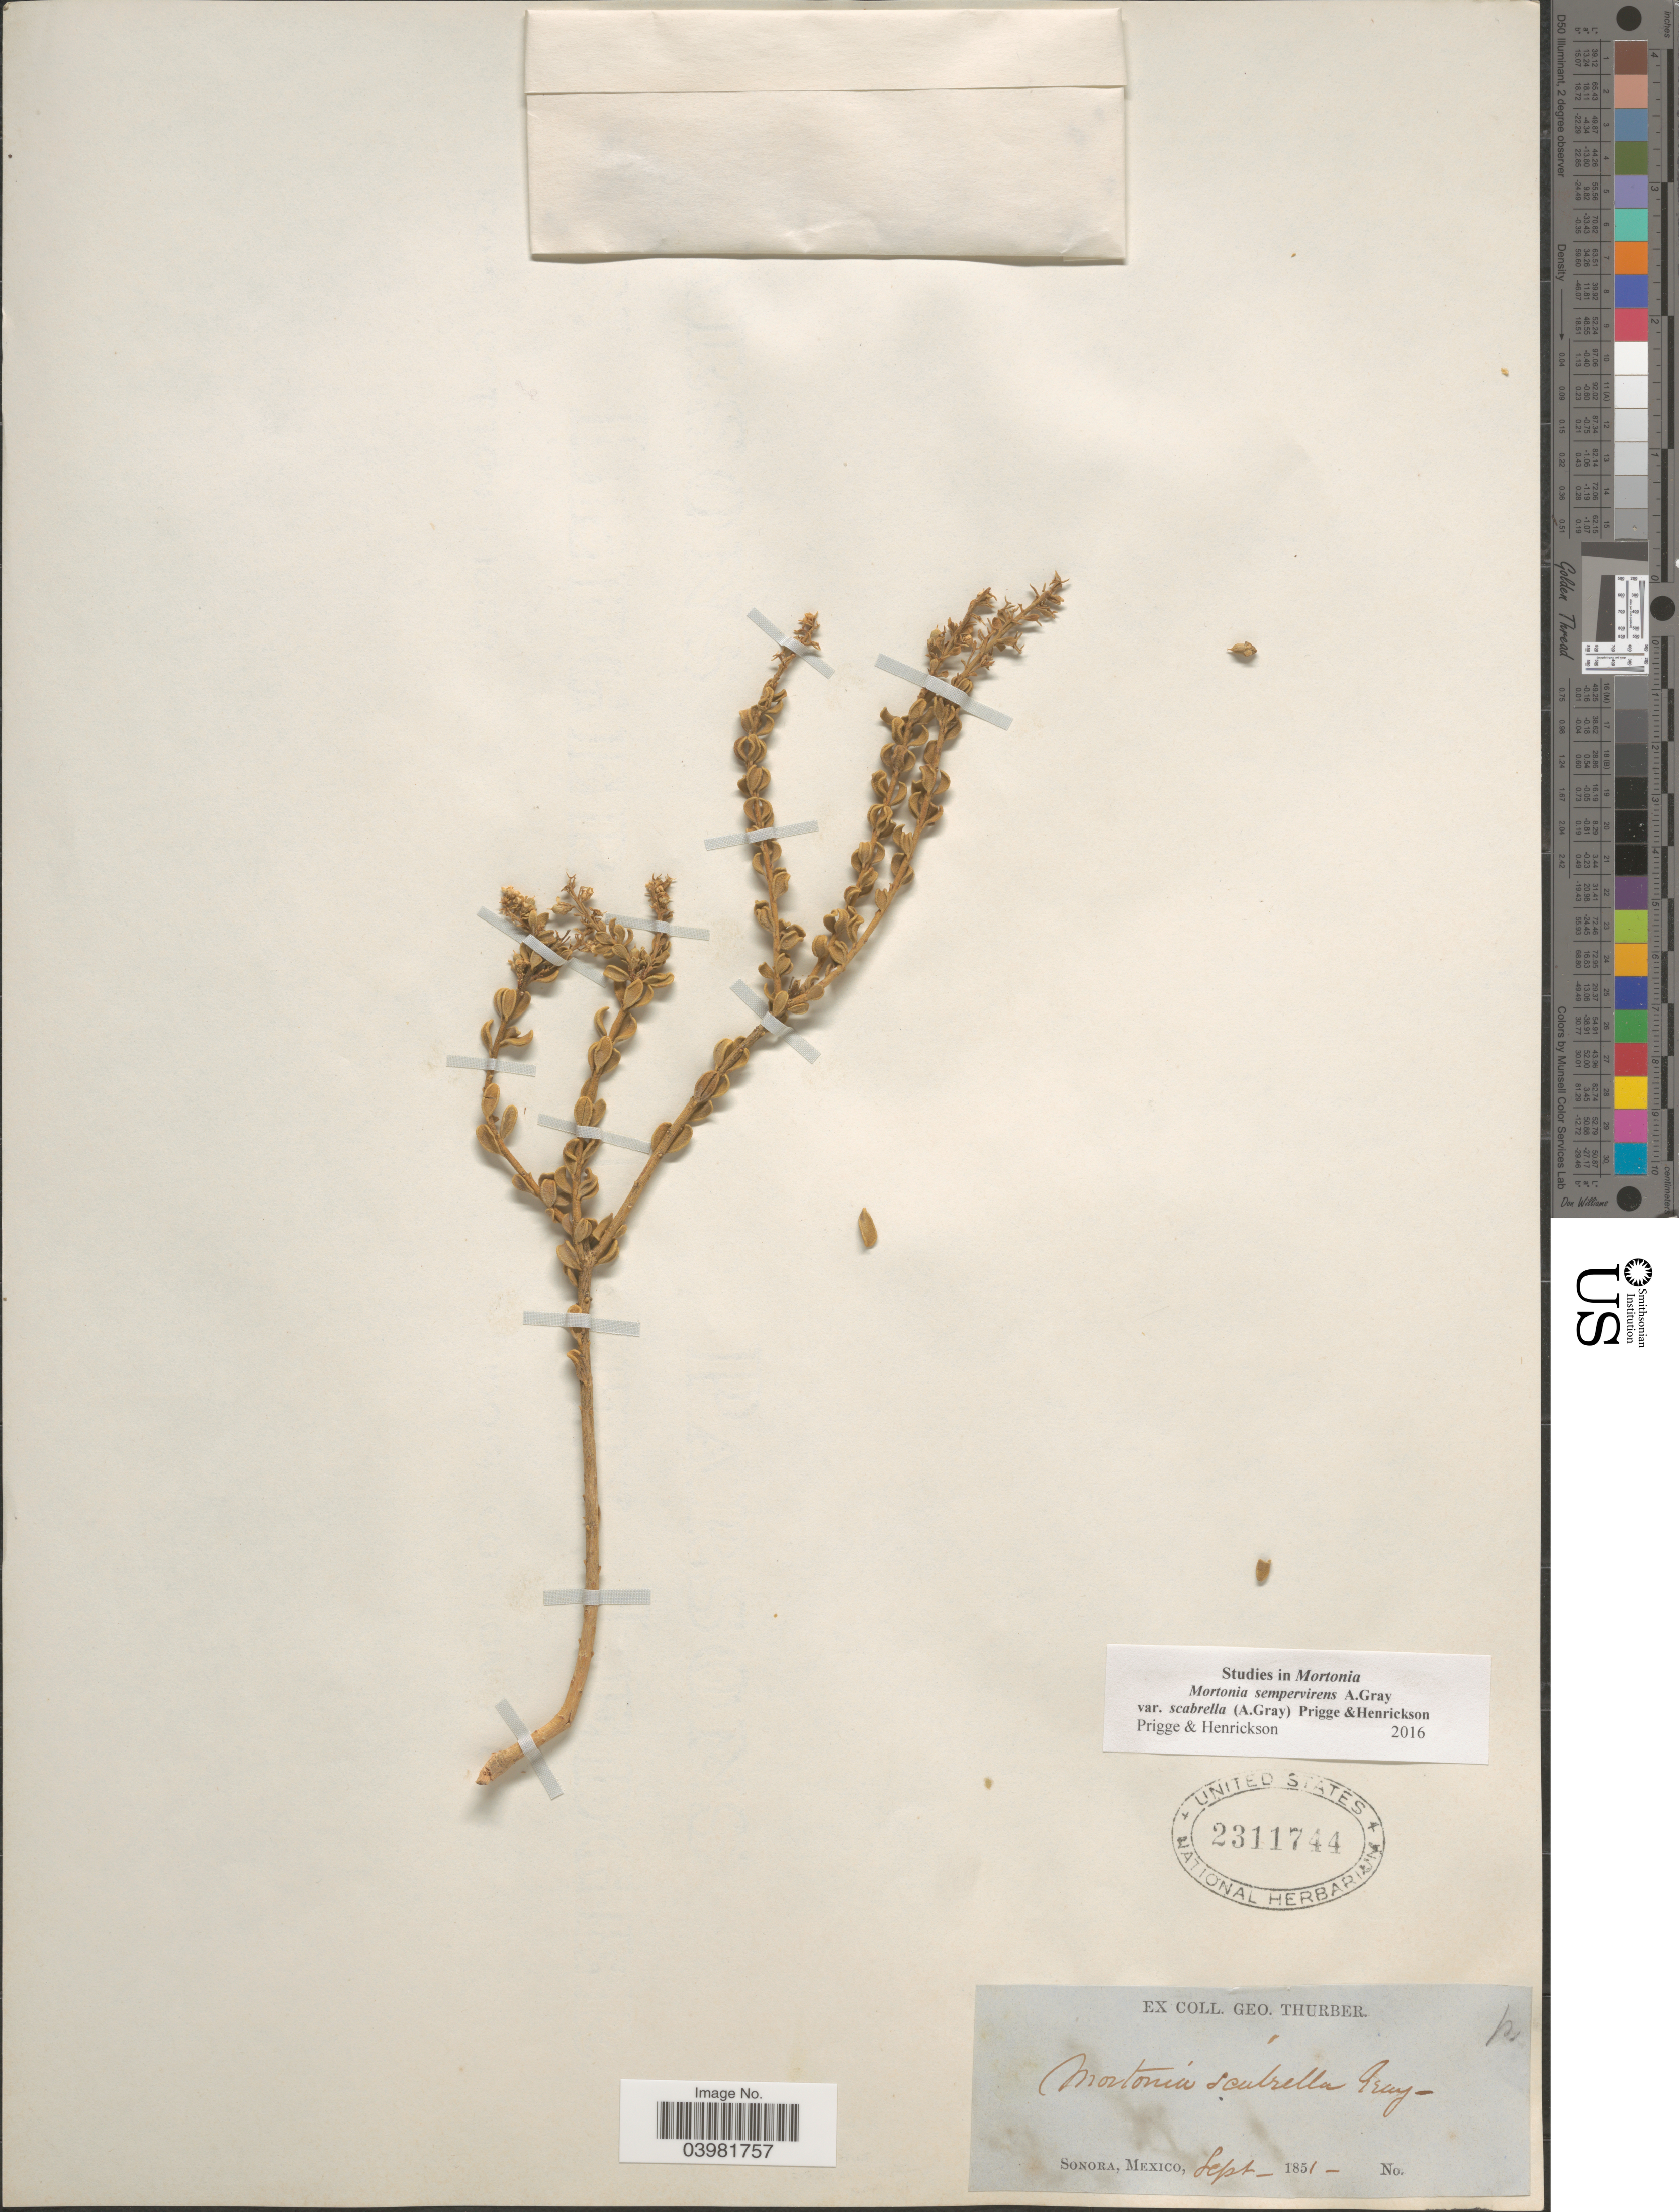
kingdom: Plantae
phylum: Tracheophyta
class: Magnoliopsida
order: Celastrales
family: Celastraceae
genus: Mortonia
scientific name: Mortonia scabrella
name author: A. Gray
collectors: G. Thurber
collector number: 12*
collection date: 1851-09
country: Mexico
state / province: Sonora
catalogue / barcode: US 2311744